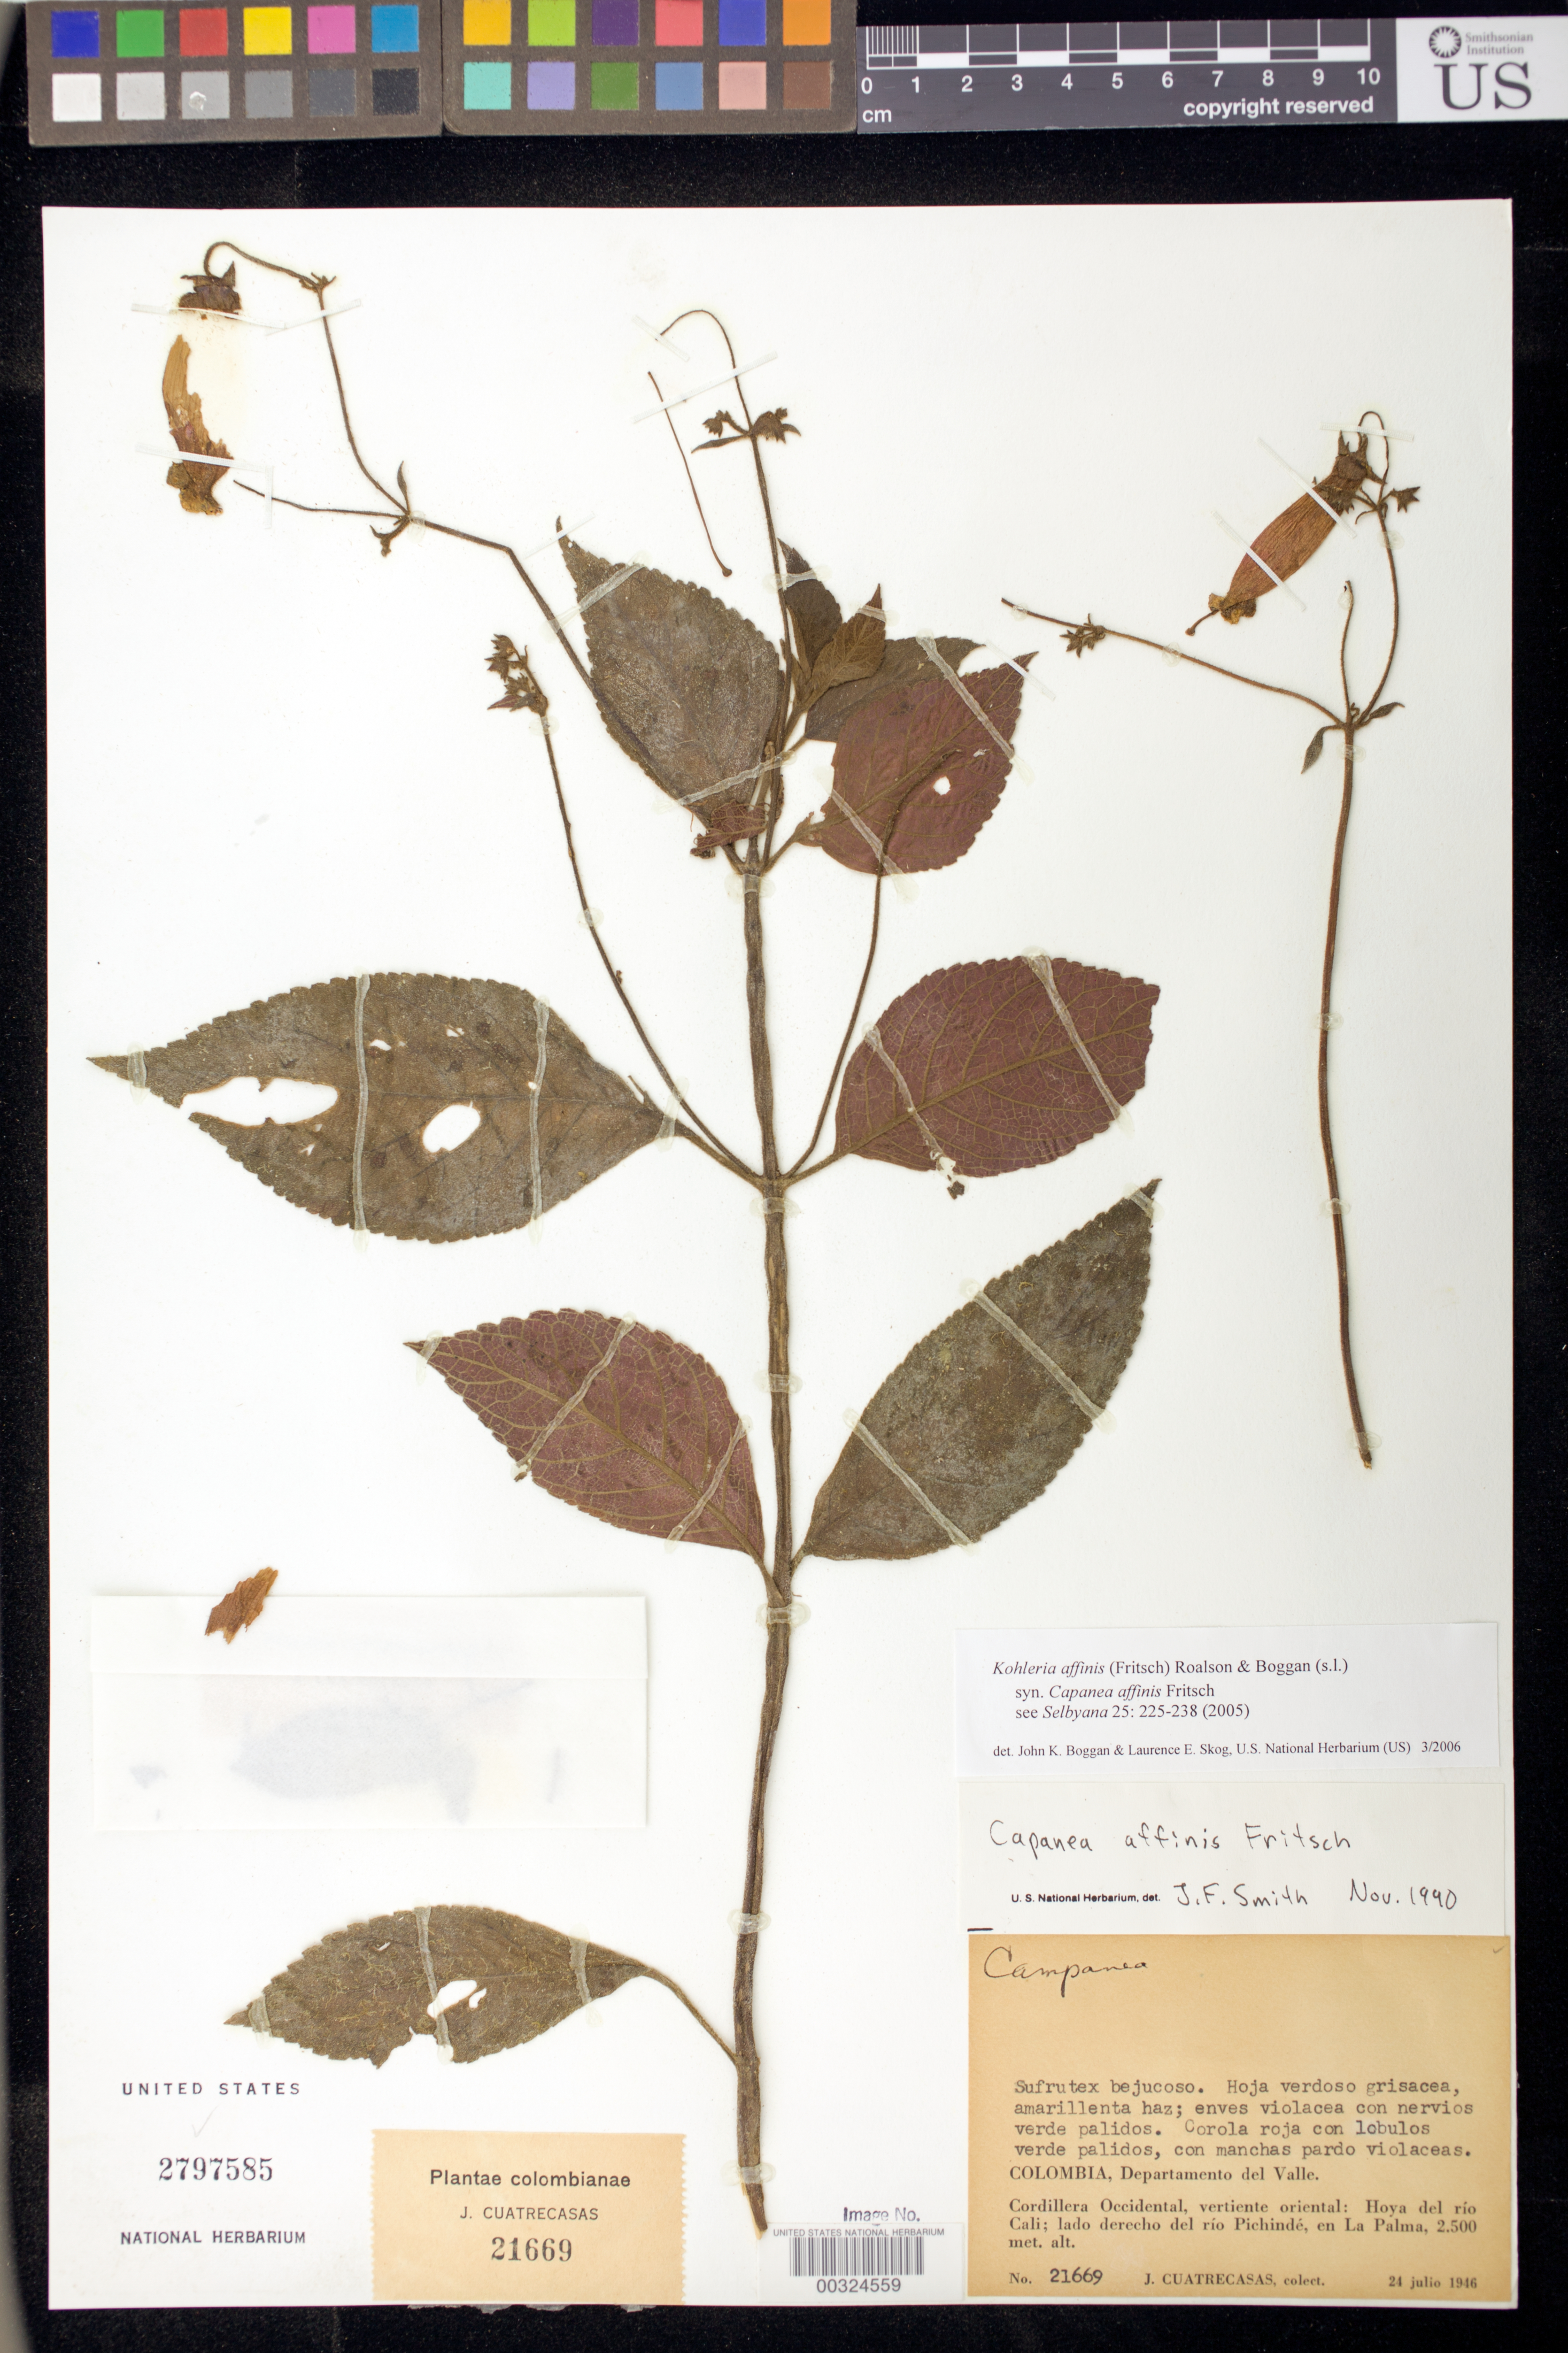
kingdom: Plantae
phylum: Tracheophyta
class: Magnoliopsida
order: Lamiales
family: Gesneriaceae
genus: Kohleria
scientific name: Kohleria affinis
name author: (Fritsch) Roalson & Boggan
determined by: Boggan, J. K.; Skog, L. E.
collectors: J. Cuatrecasas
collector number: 21669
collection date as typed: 24 Jul 1946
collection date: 1946-07-24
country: Colombia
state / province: Valle del Cauca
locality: Cordillera Occidental, eastern slope, valley of Rio Cali, right bank of Rio Pichinde, in La Palma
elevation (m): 2500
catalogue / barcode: US 2797585